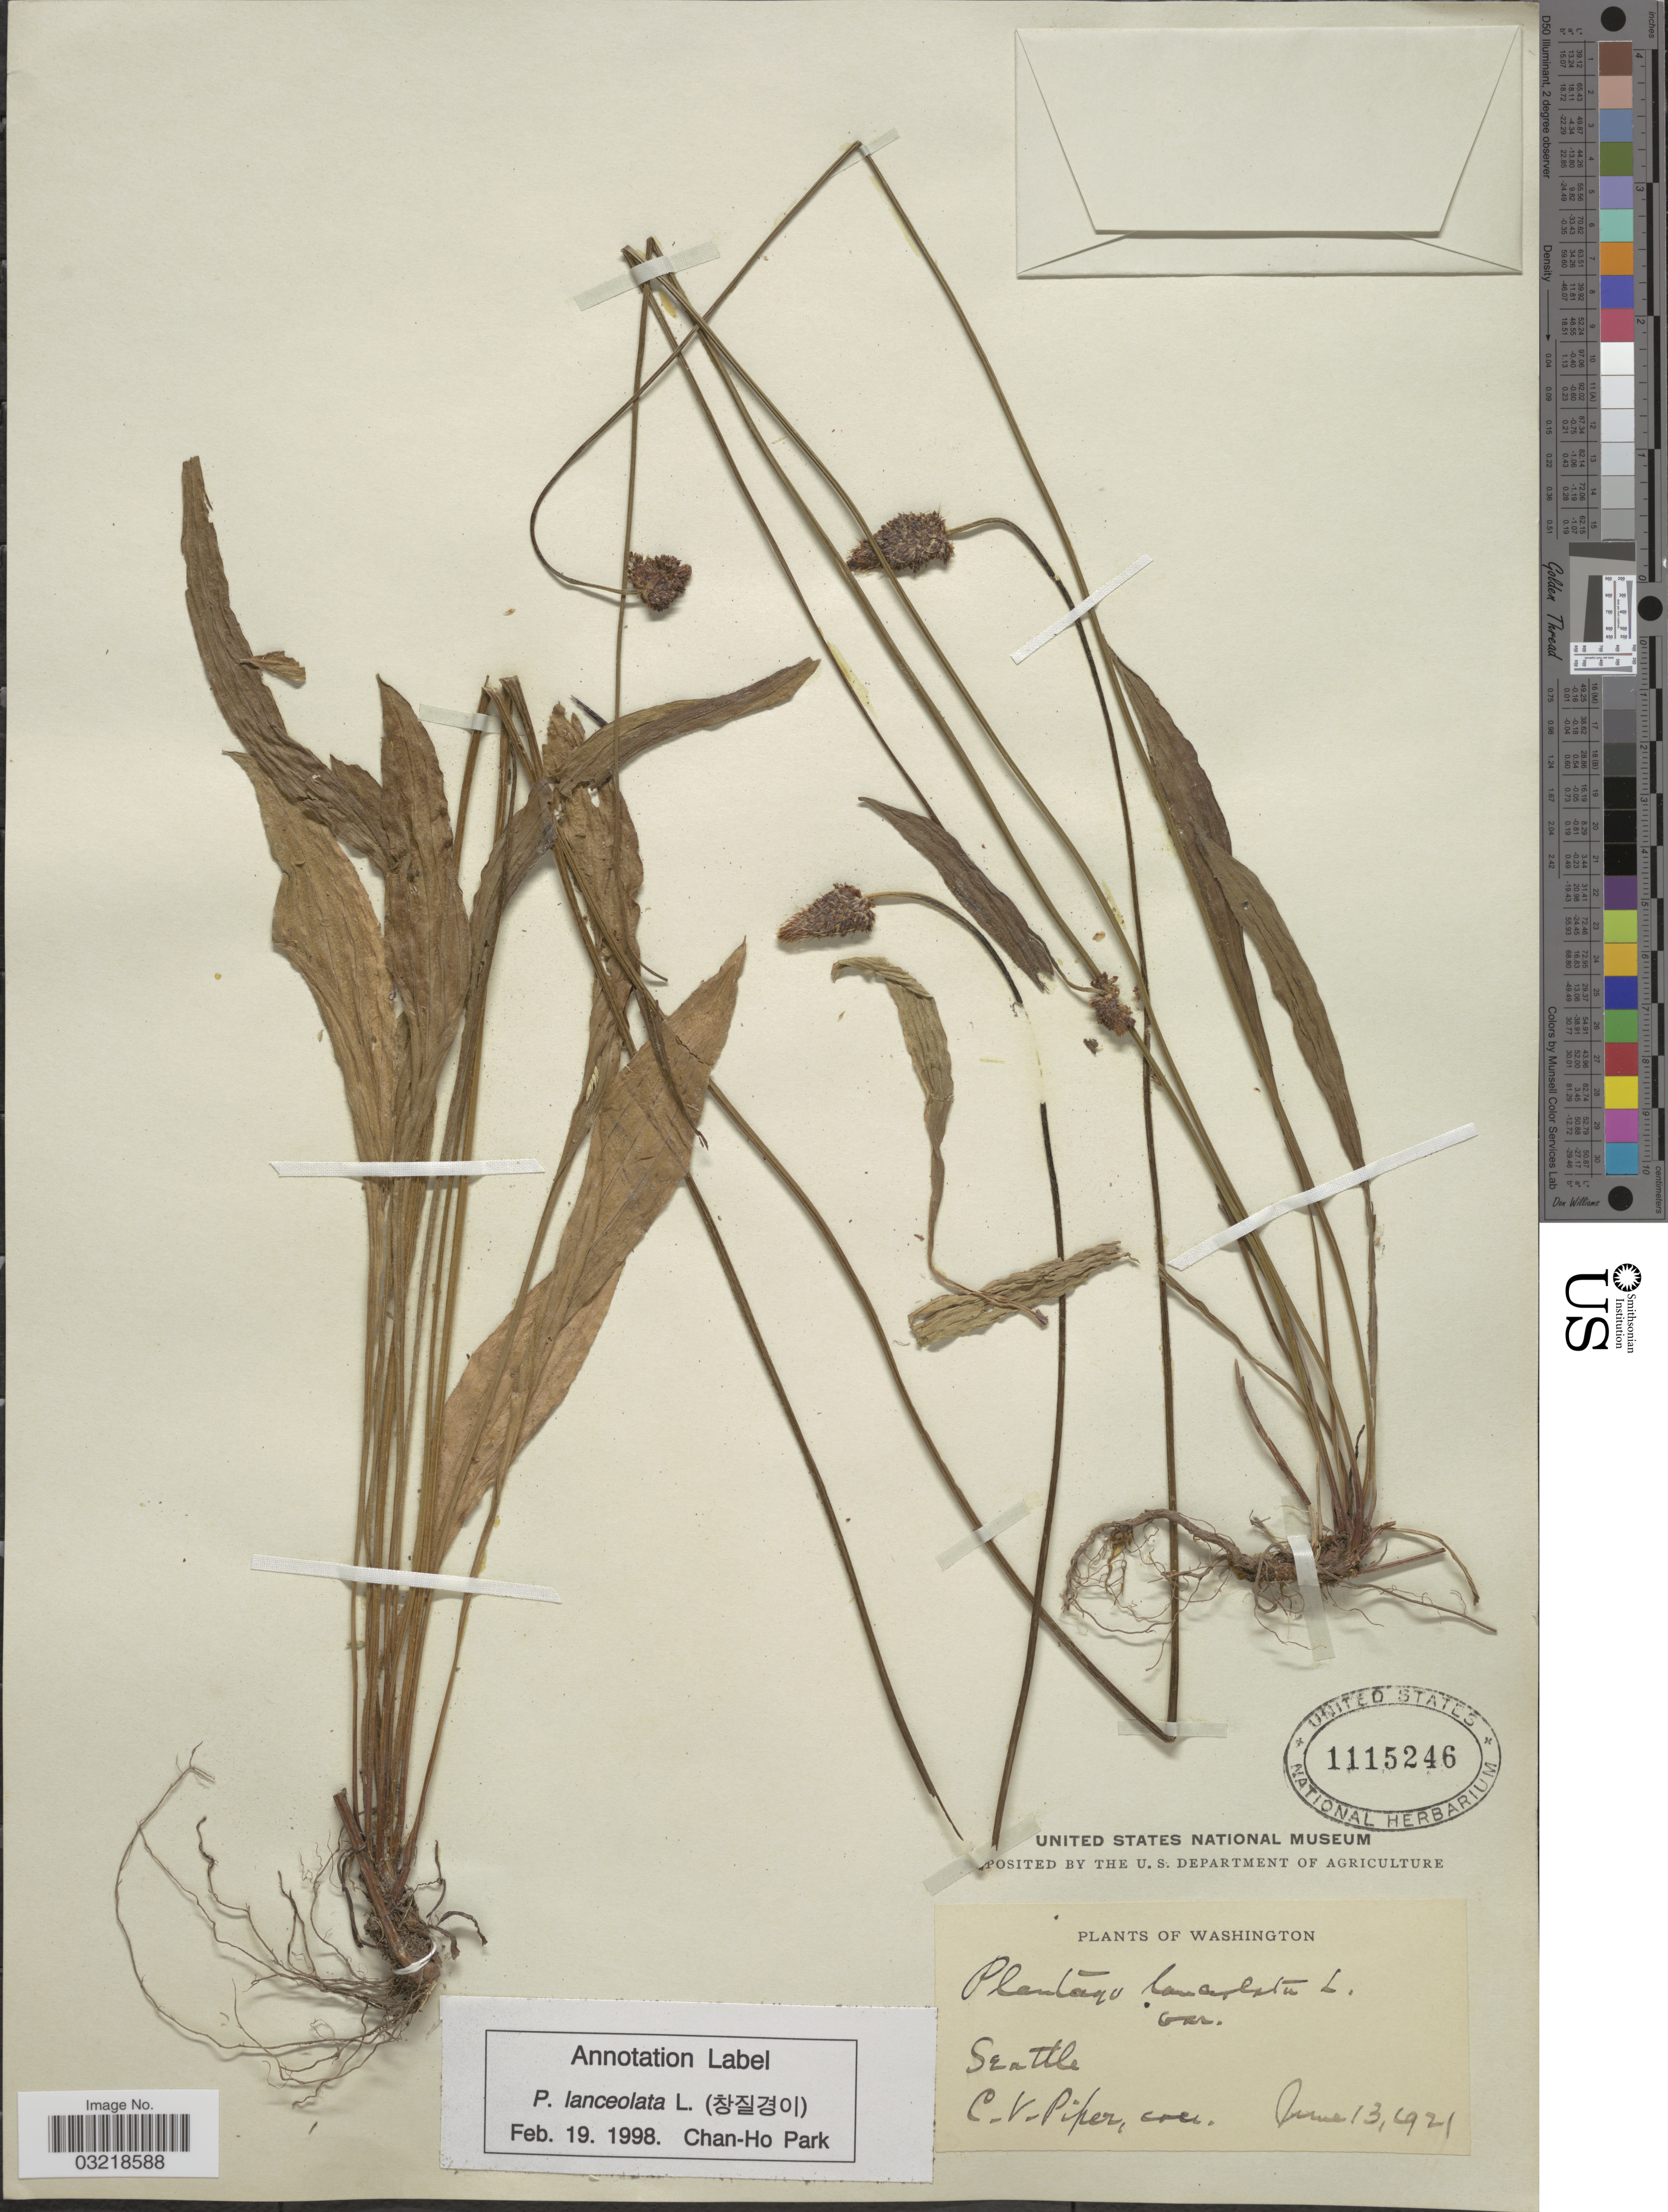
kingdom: Plantae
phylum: Tracheophyta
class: Magnoliopsida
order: Lamiales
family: Plantaginaceae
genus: Plantago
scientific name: Plantago lanceolata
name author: L.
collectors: C. V. Piper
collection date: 1921-06-13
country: United States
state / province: Washington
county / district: King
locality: Seattle.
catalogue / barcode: US 1115246